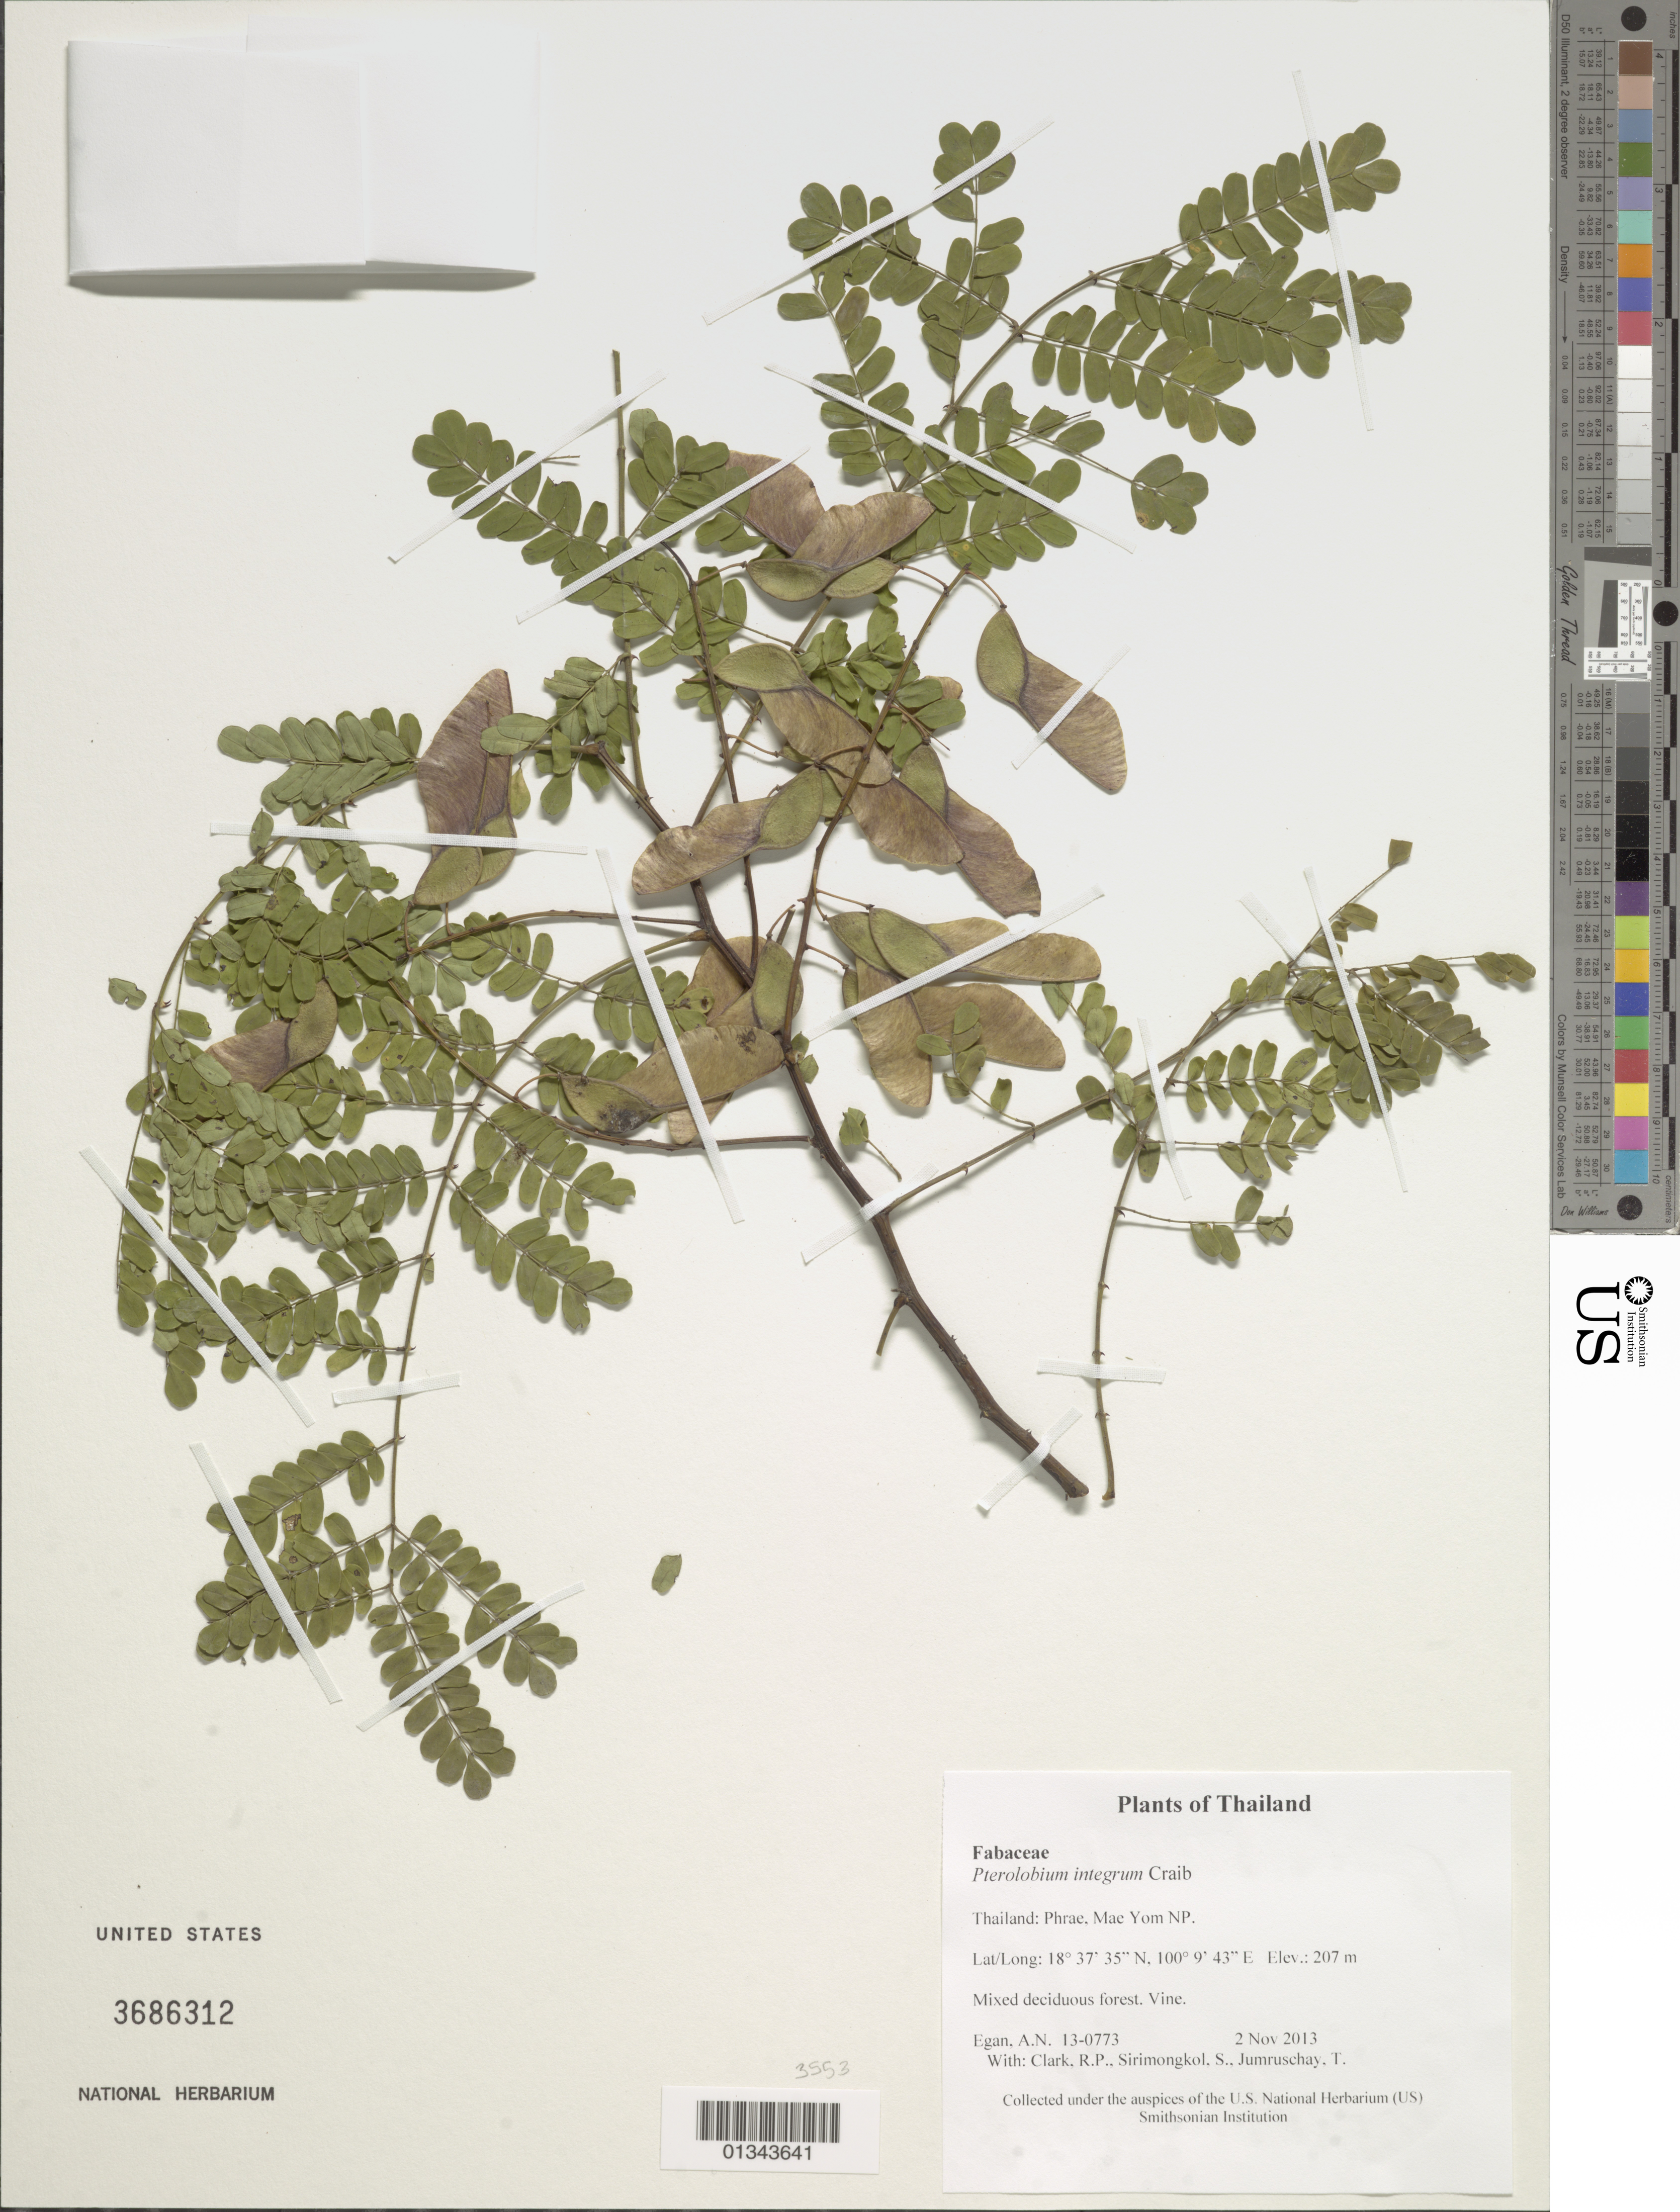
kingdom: Plantae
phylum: Tracheophyta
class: Magnoliopsida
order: Fabales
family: Fabaceae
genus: Pterolobium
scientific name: Pterolobium integrum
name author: Craib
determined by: Egan, Ashley N., (US), Smithsonian Institution - National Museum of Natural History (UNITED STATES)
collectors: A. N. Egan, R. P. Clark, S. Sirimongkol & T. Jumruschay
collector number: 13-0773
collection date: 2013-11-02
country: Thailand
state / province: Phrae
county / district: Song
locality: Mae Yom NP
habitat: Mixed deciduous forest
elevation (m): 207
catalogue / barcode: US 3686312